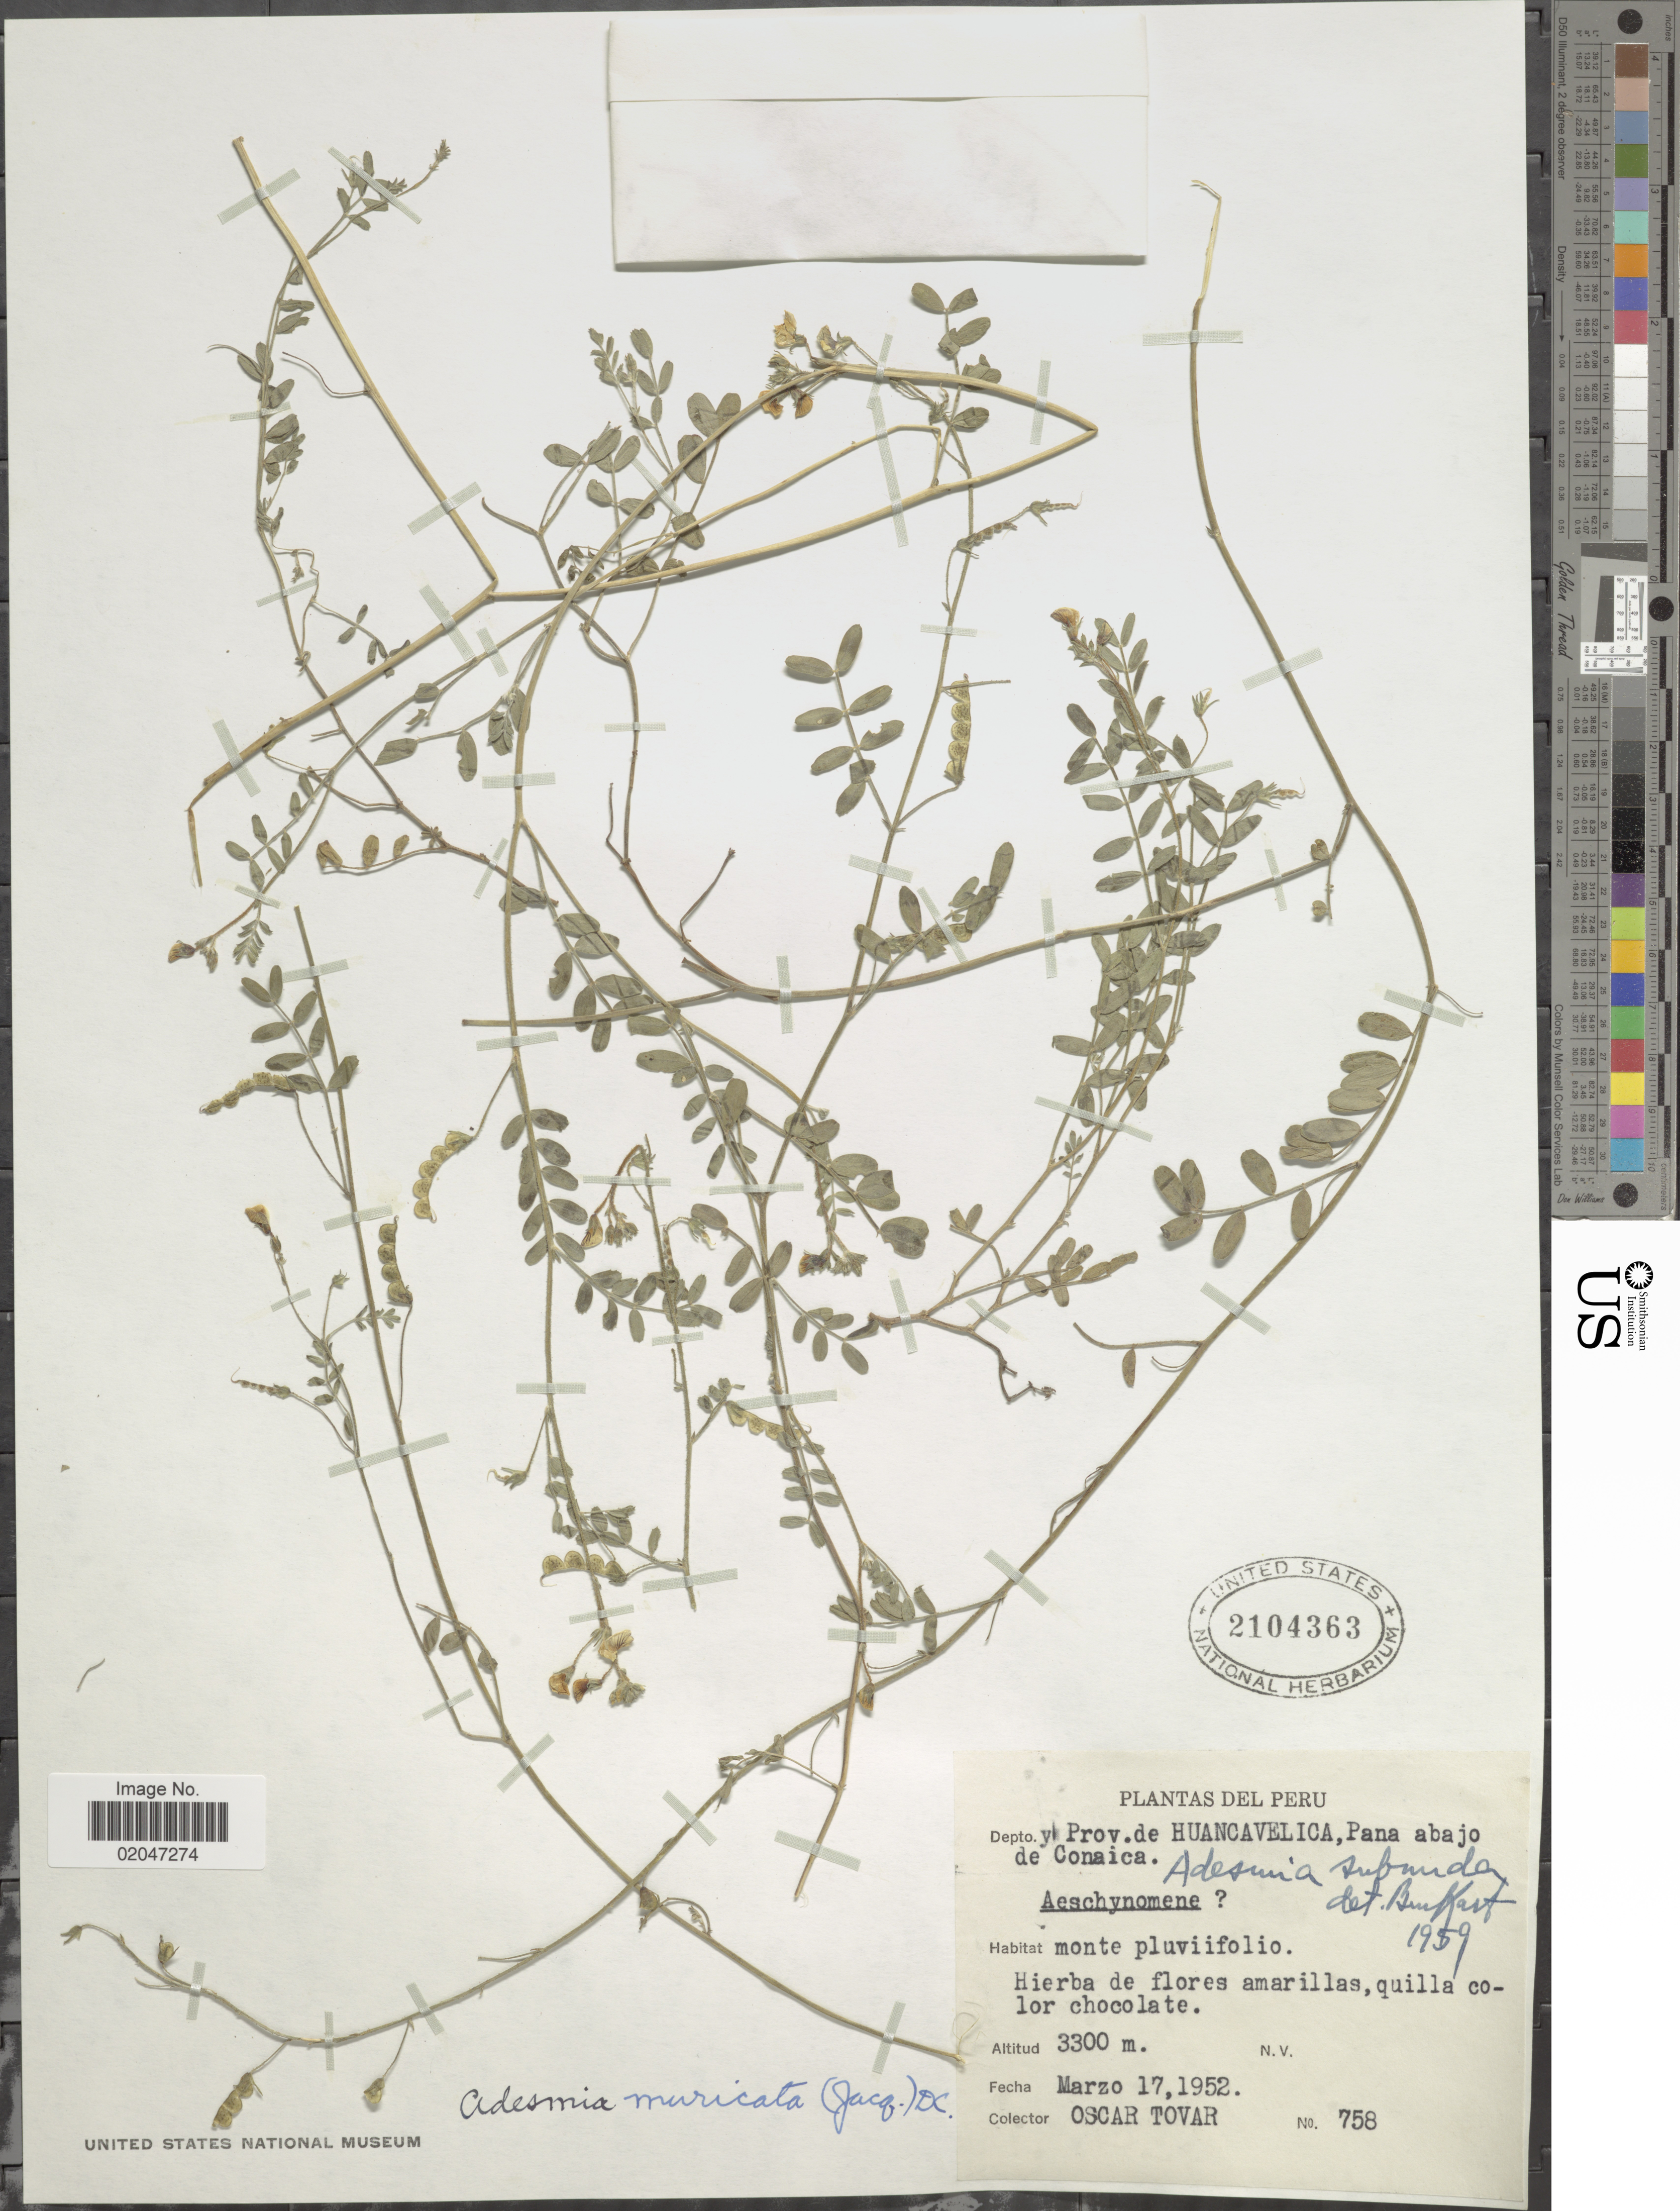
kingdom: Plantae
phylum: Tracheophyta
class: Magnoliopsida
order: Fabales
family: Fabaceae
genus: Adesmia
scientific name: Adesmia subnuda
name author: (A. Gray) Burkart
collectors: Ó. Tovar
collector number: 758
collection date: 1952-03-17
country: Peru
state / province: Huancavelica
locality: Depto y Prov de Huancavelica, pana abajo de Conaica, monte pluviifolio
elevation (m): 3300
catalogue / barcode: US 2104363